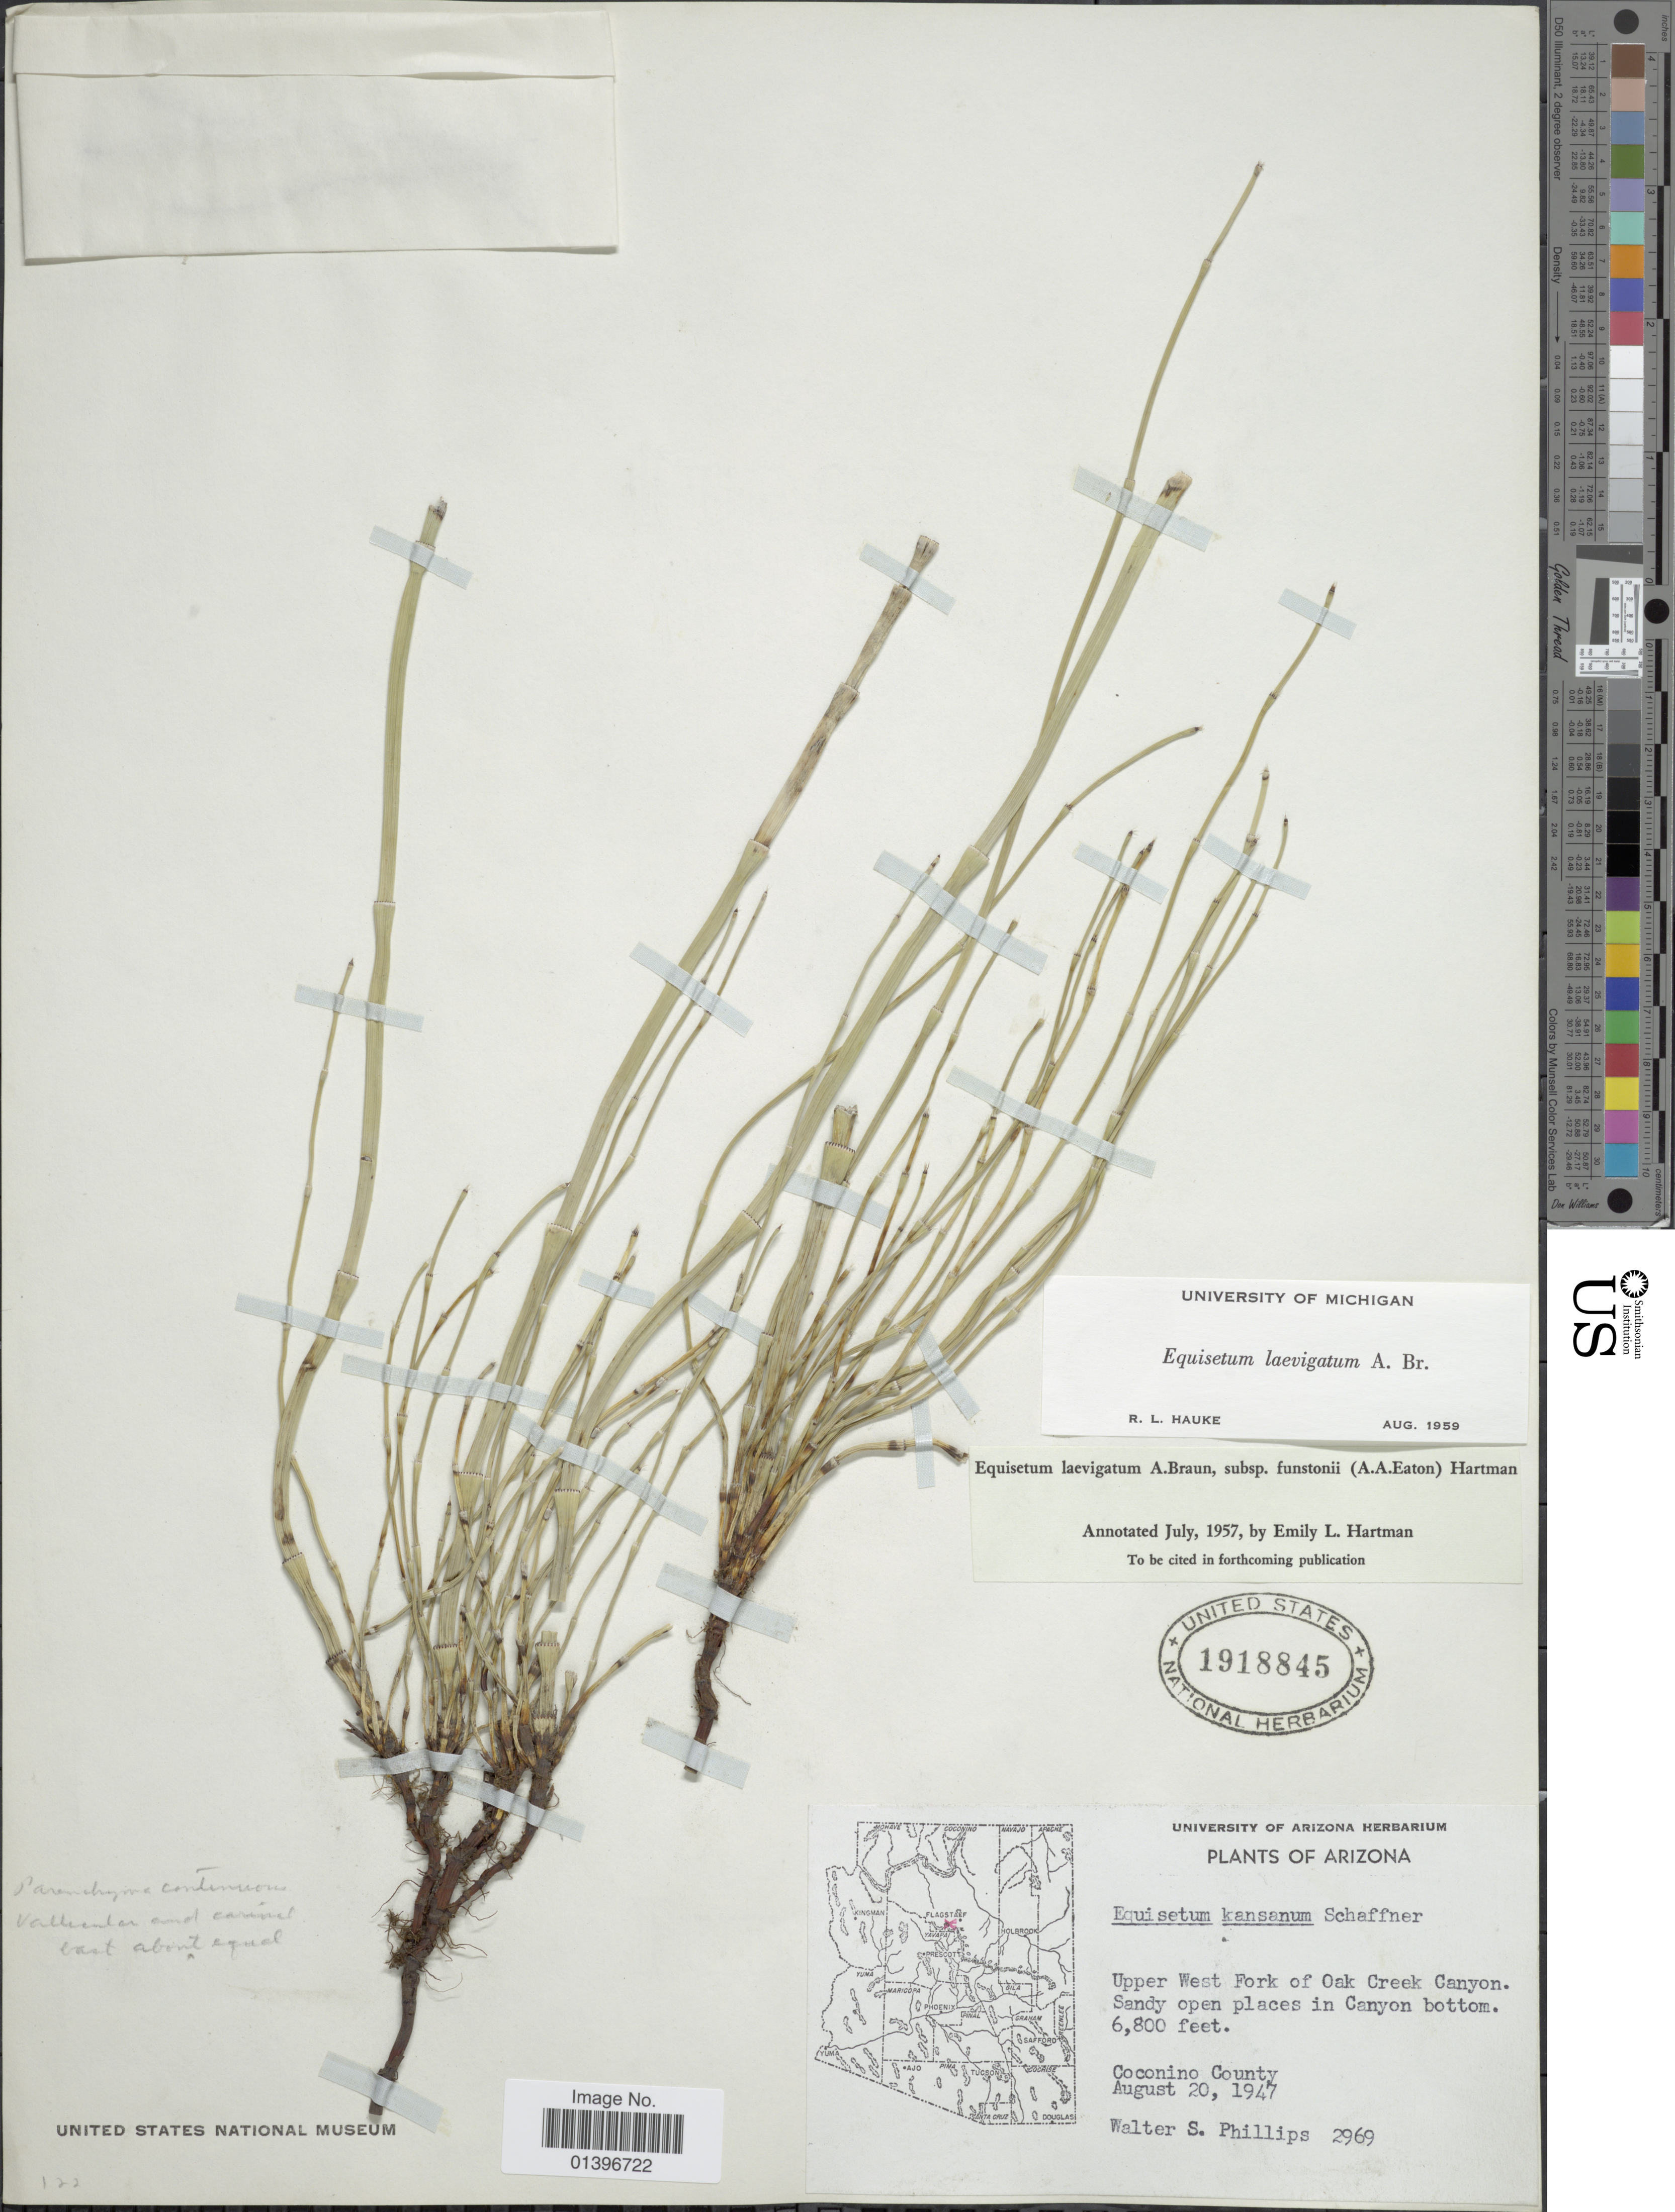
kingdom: Plantae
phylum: Tracheophyta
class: Polypodiopsida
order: Equisetales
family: Equisetaceae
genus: Equisetum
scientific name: Equisetum laevigatum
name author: A. Braun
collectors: W. S. Phillips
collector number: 2969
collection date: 1947-08-20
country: United States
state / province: Arizona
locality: Upper West Fork of Oak Creek Canyon. Sandy open places in Canyon bottom. Coconino County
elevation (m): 2073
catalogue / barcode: US 1918845